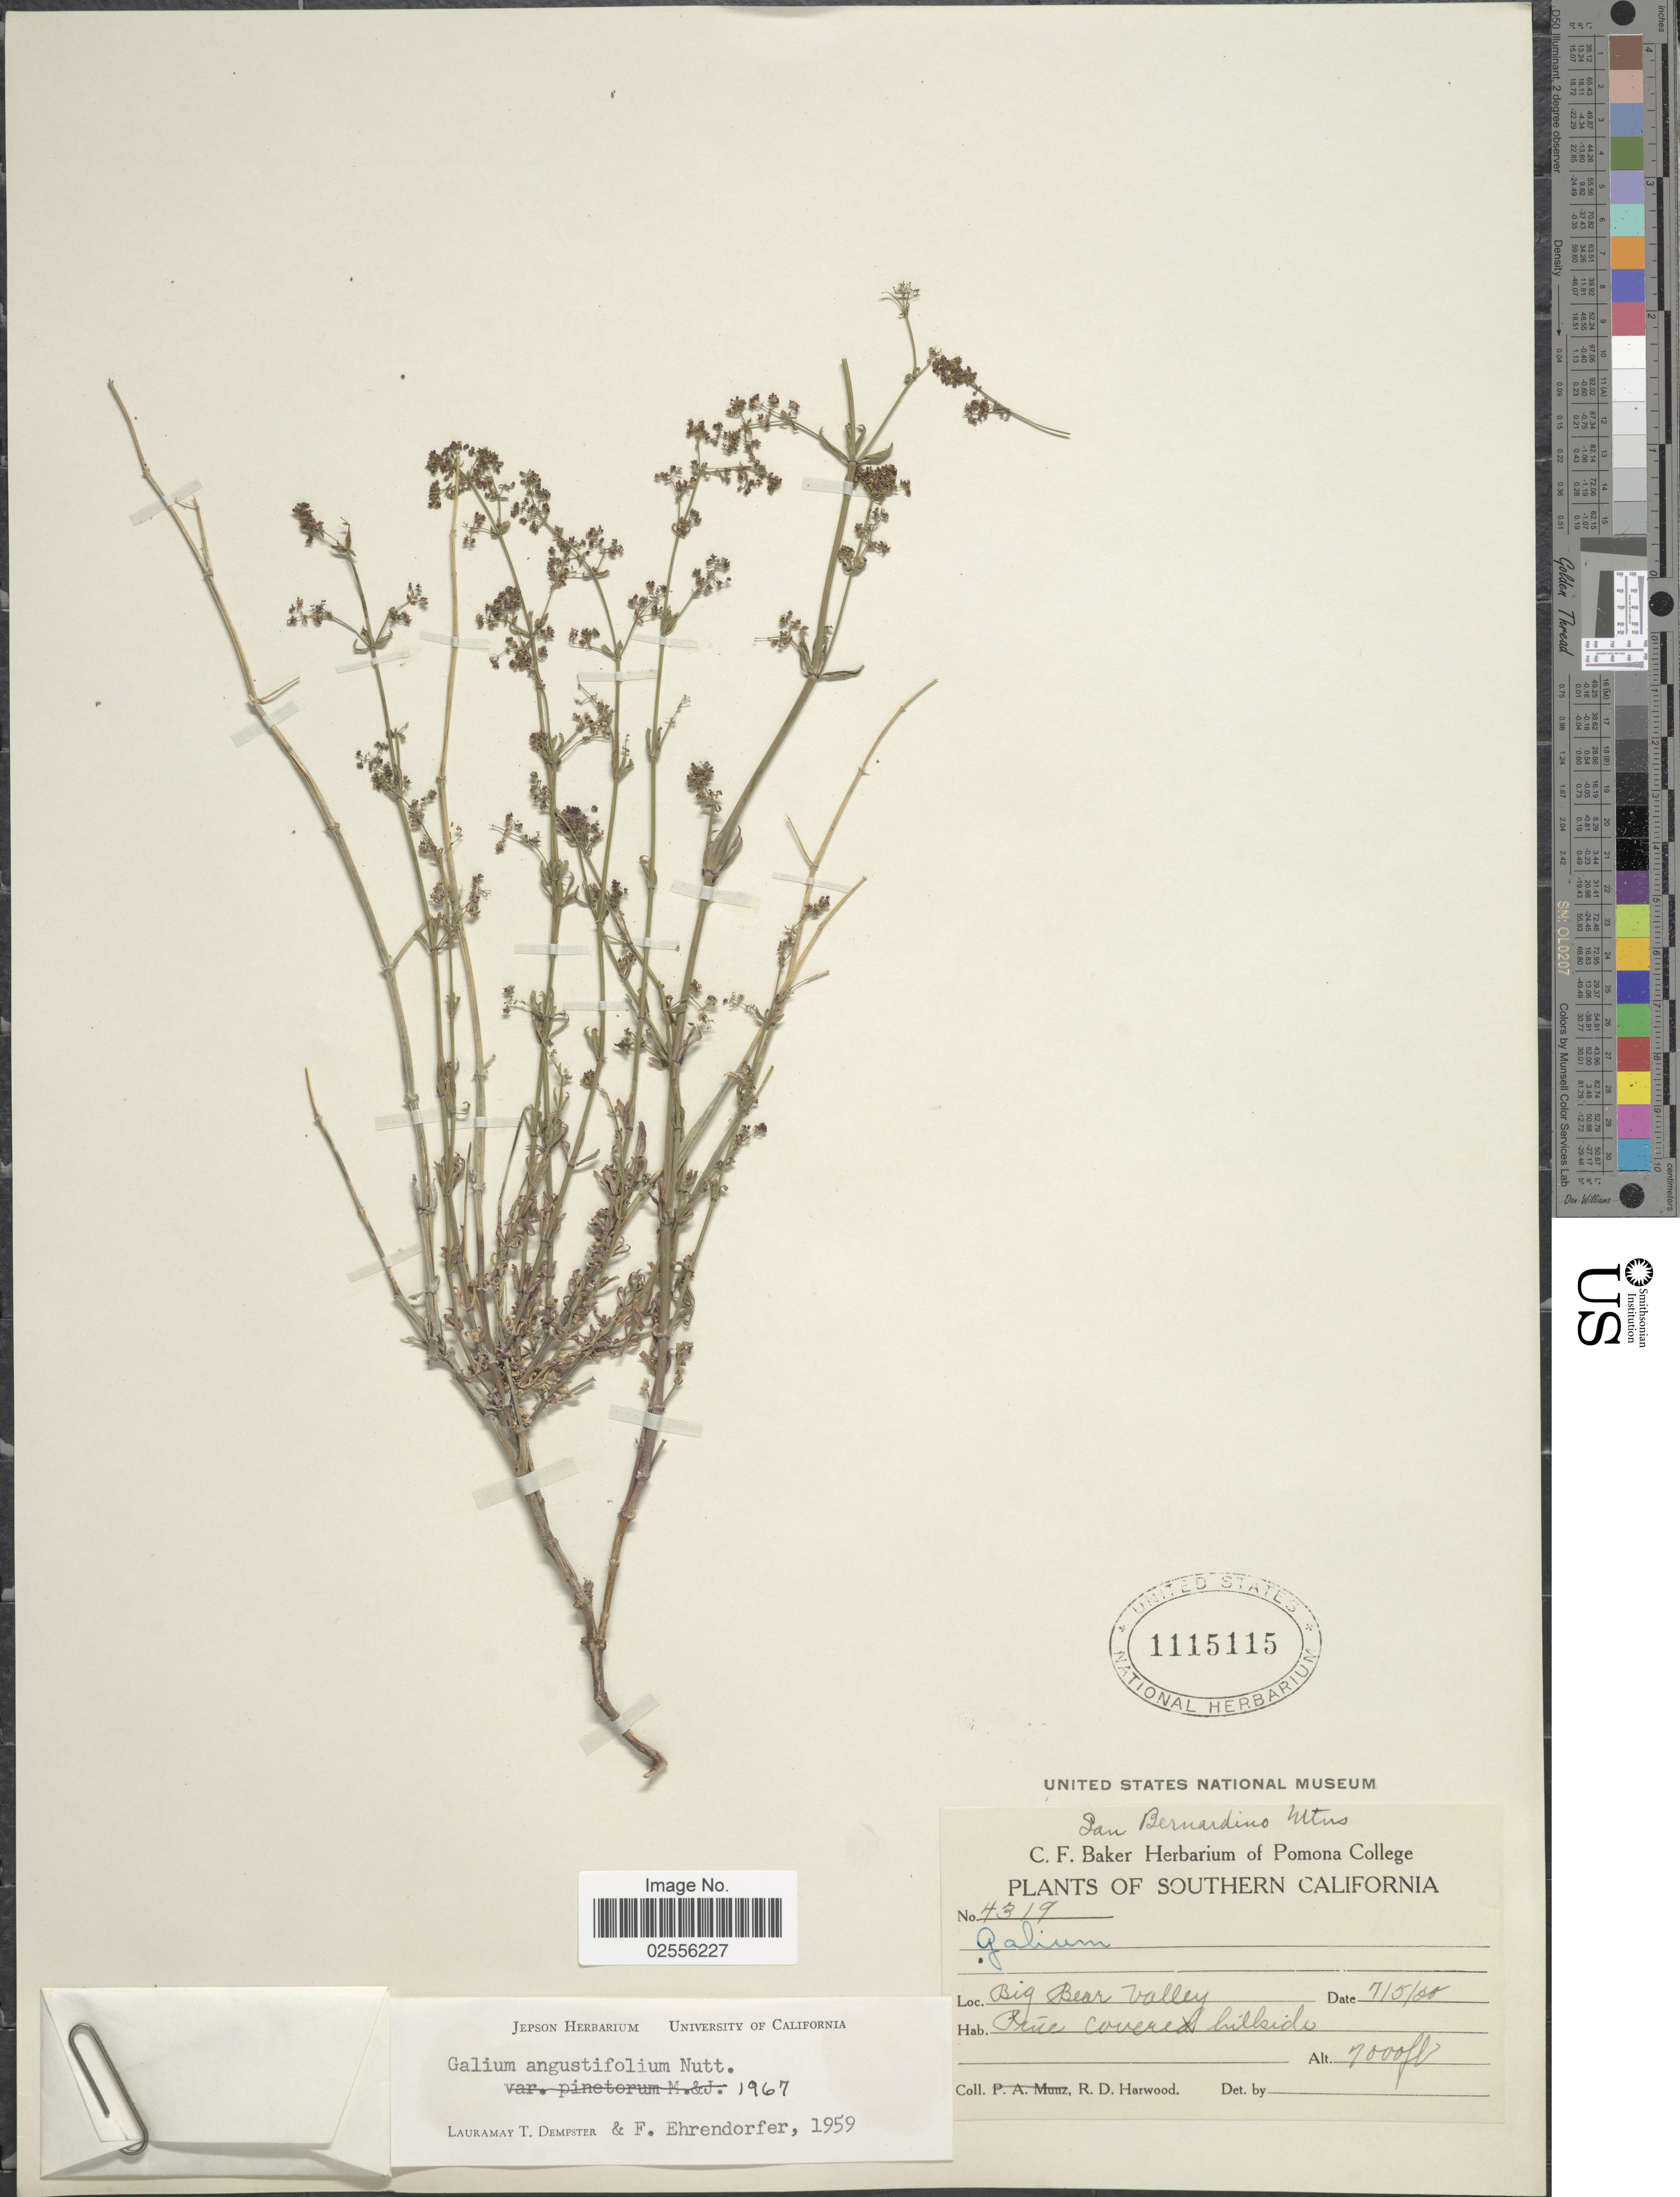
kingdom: Plantae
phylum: Tracheophyta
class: Magnoliopsida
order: Gentianales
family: Rubiaceae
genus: Galium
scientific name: Galium angustifolium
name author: Nutt.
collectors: R. Harwood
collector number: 4319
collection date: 1900-07-05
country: United States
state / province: California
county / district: San Bernardino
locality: Southern California, San Bernardino Mtns, Big Bear Valley, Pine covered hillside.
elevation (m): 2134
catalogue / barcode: US 1115115